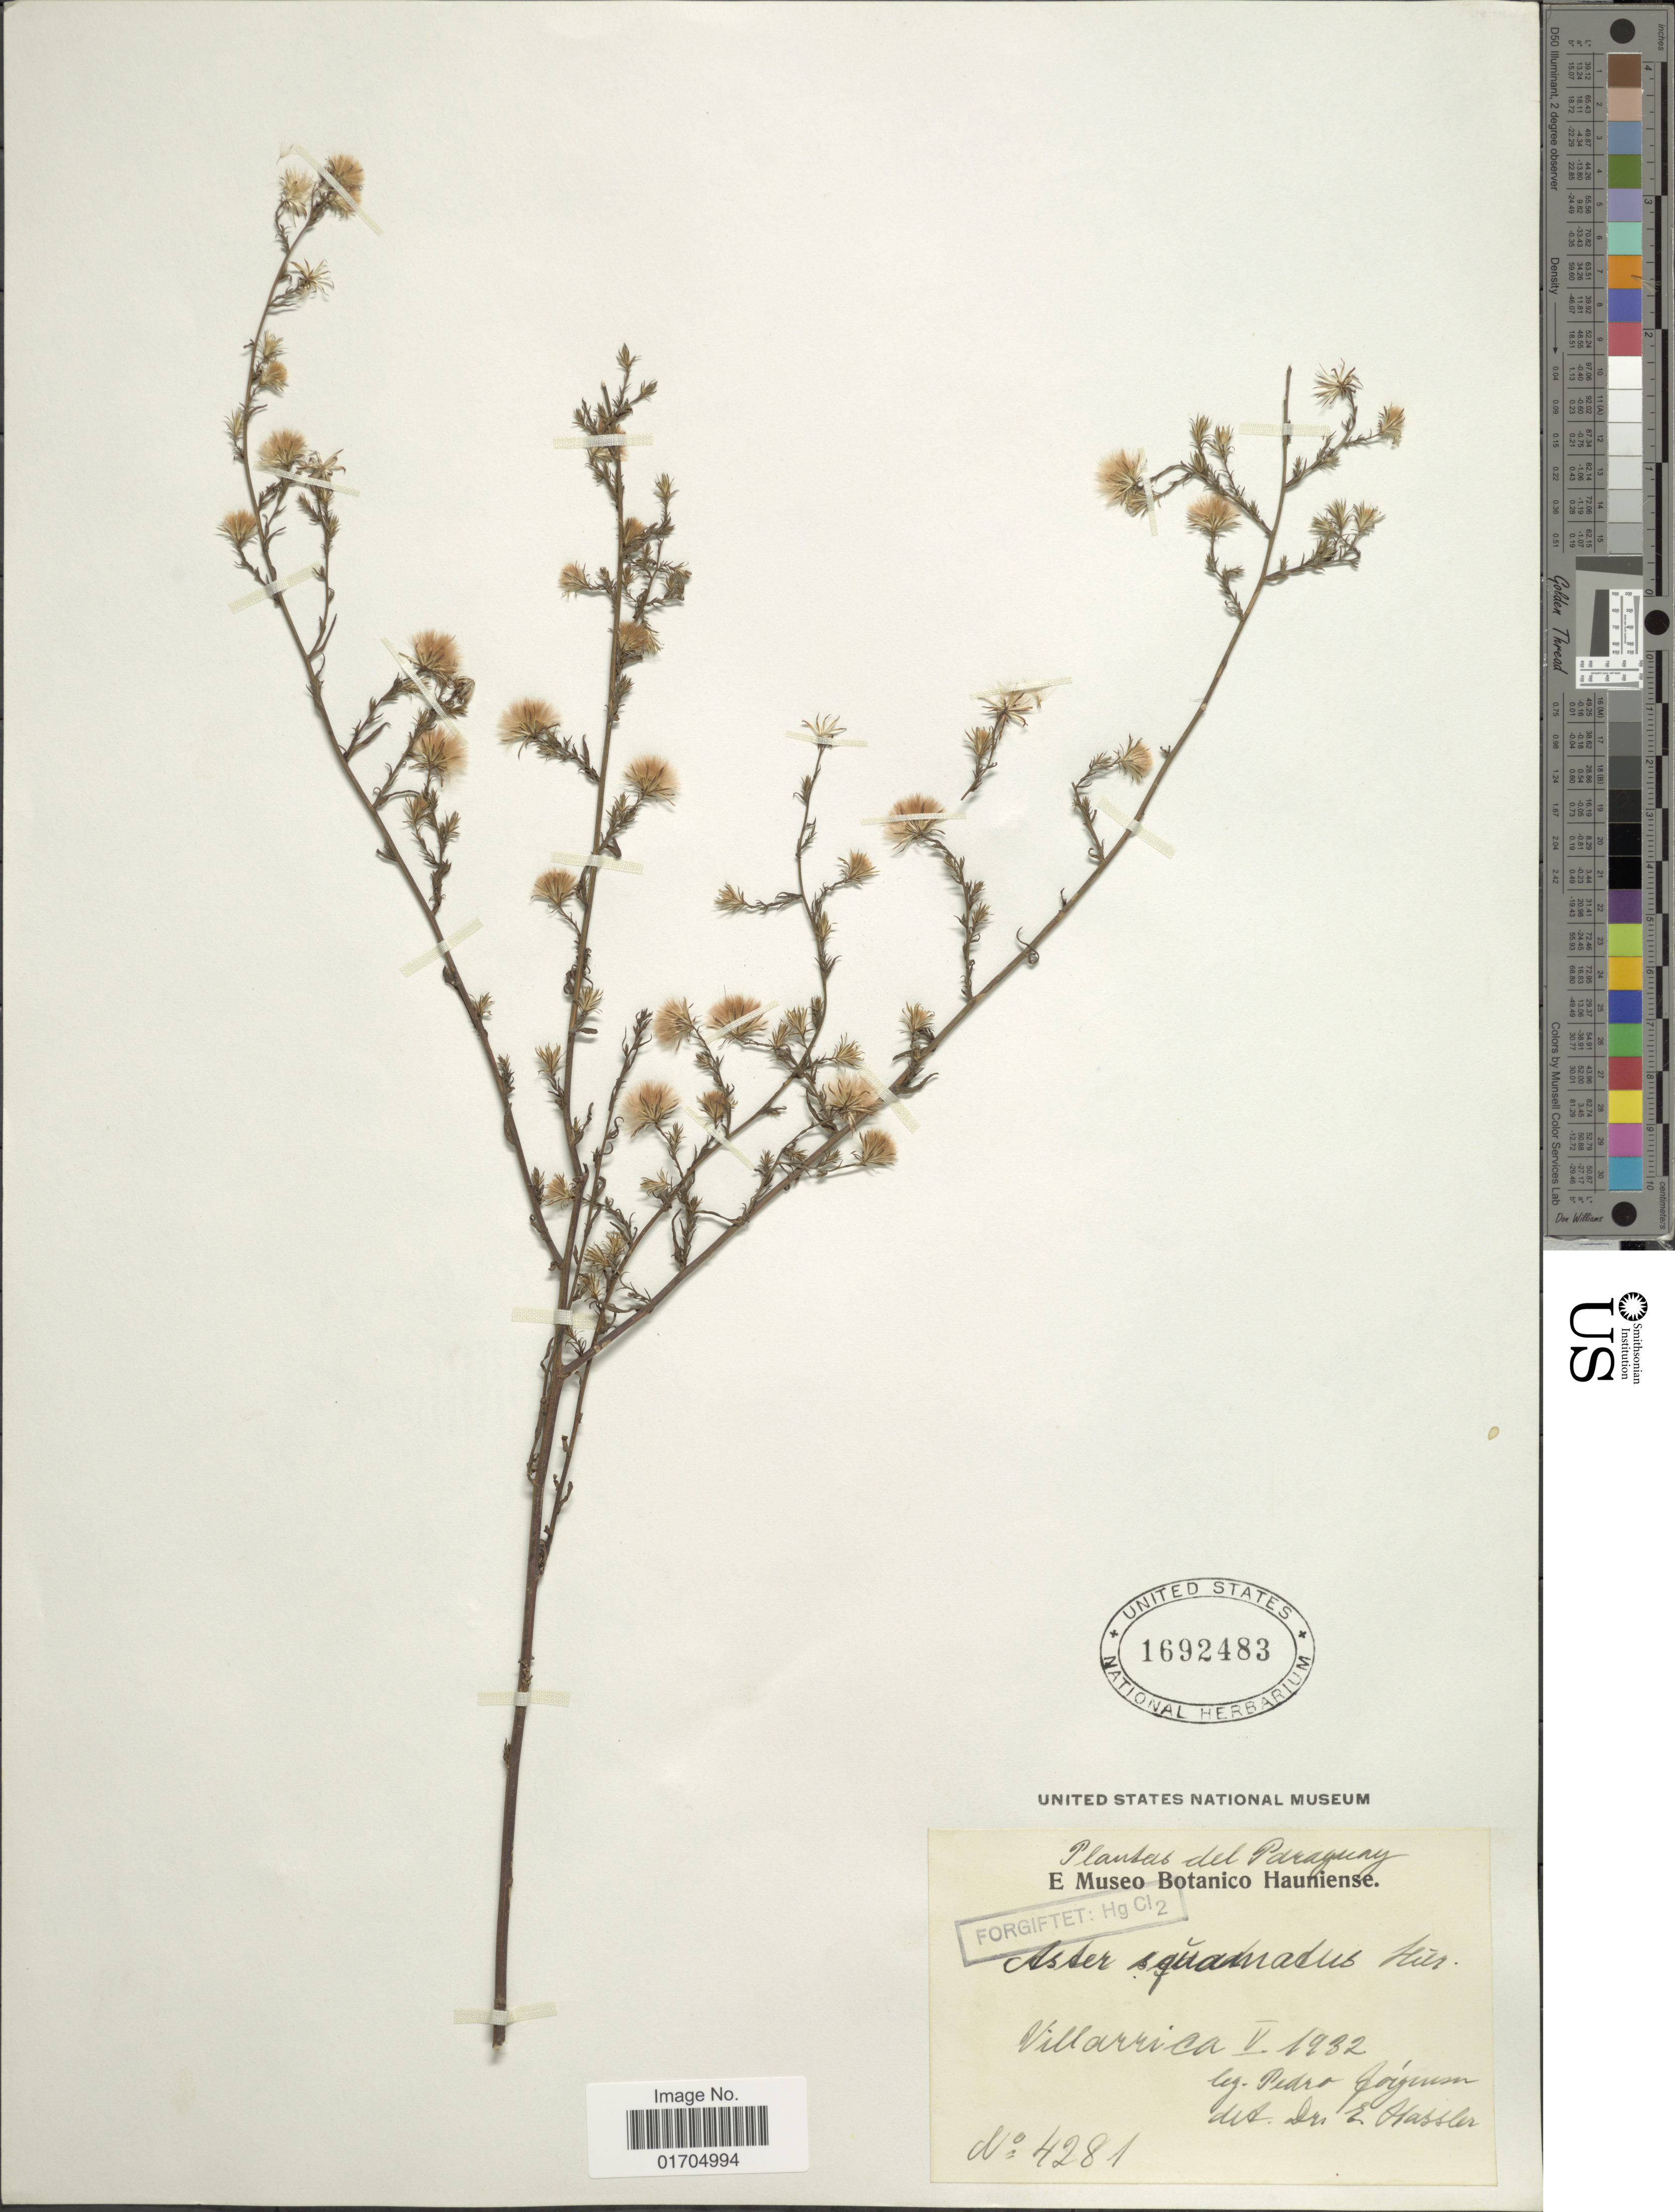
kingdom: Plantae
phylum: Tracheophyta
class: Magnoliopsida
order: Asterales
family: Asteraceae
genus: Symphyotrichum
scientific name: Symphyotrichum squamatum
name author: (Spreng.) G.L. Nesom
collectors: P. Jörgensen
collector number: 4281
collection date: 1932-05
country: Paraguay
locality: Villarrica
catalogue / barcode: US 1692483